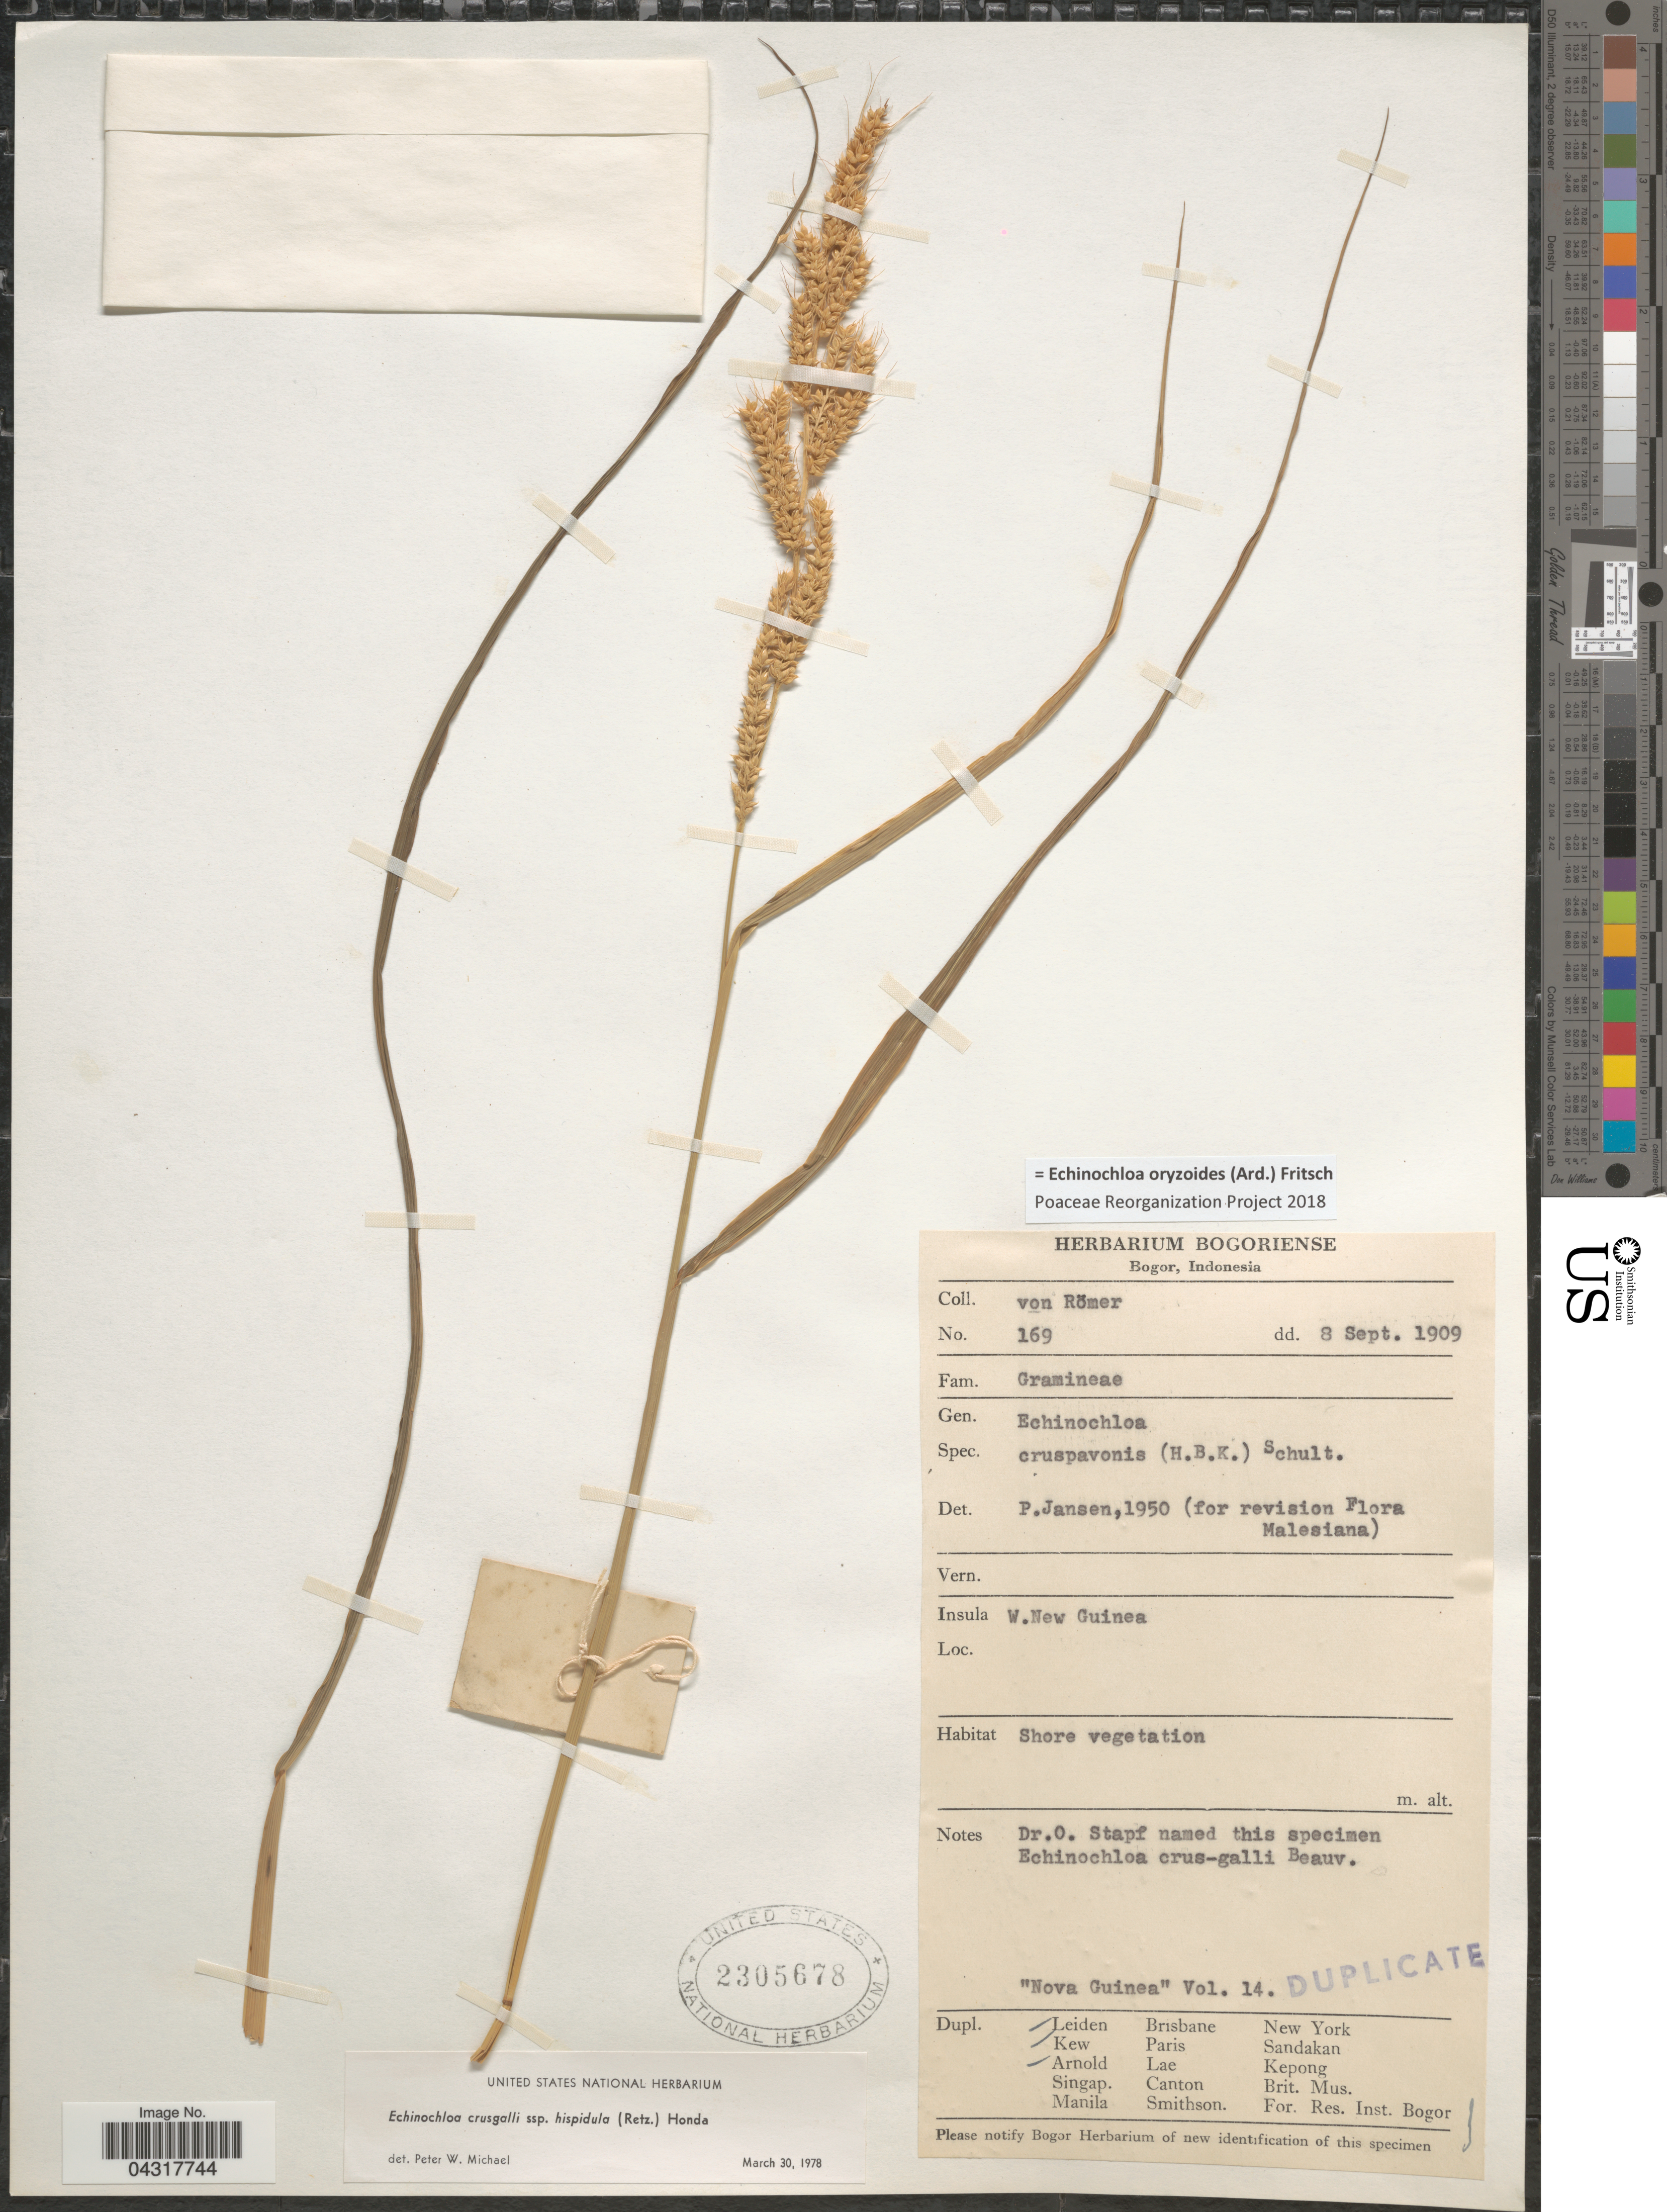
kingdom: Plantae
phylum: Tracheophyta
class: Liliopsida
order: Poales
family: Poaceae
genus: Echinochloa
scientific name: Echinochloa oryzoides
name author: (Ard.) Fritsch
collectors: -. Romer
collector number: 169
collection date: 1909-09-08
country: Indonesia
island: New Guinea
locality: Insula W. New Guinea.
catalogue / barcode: US 2305678